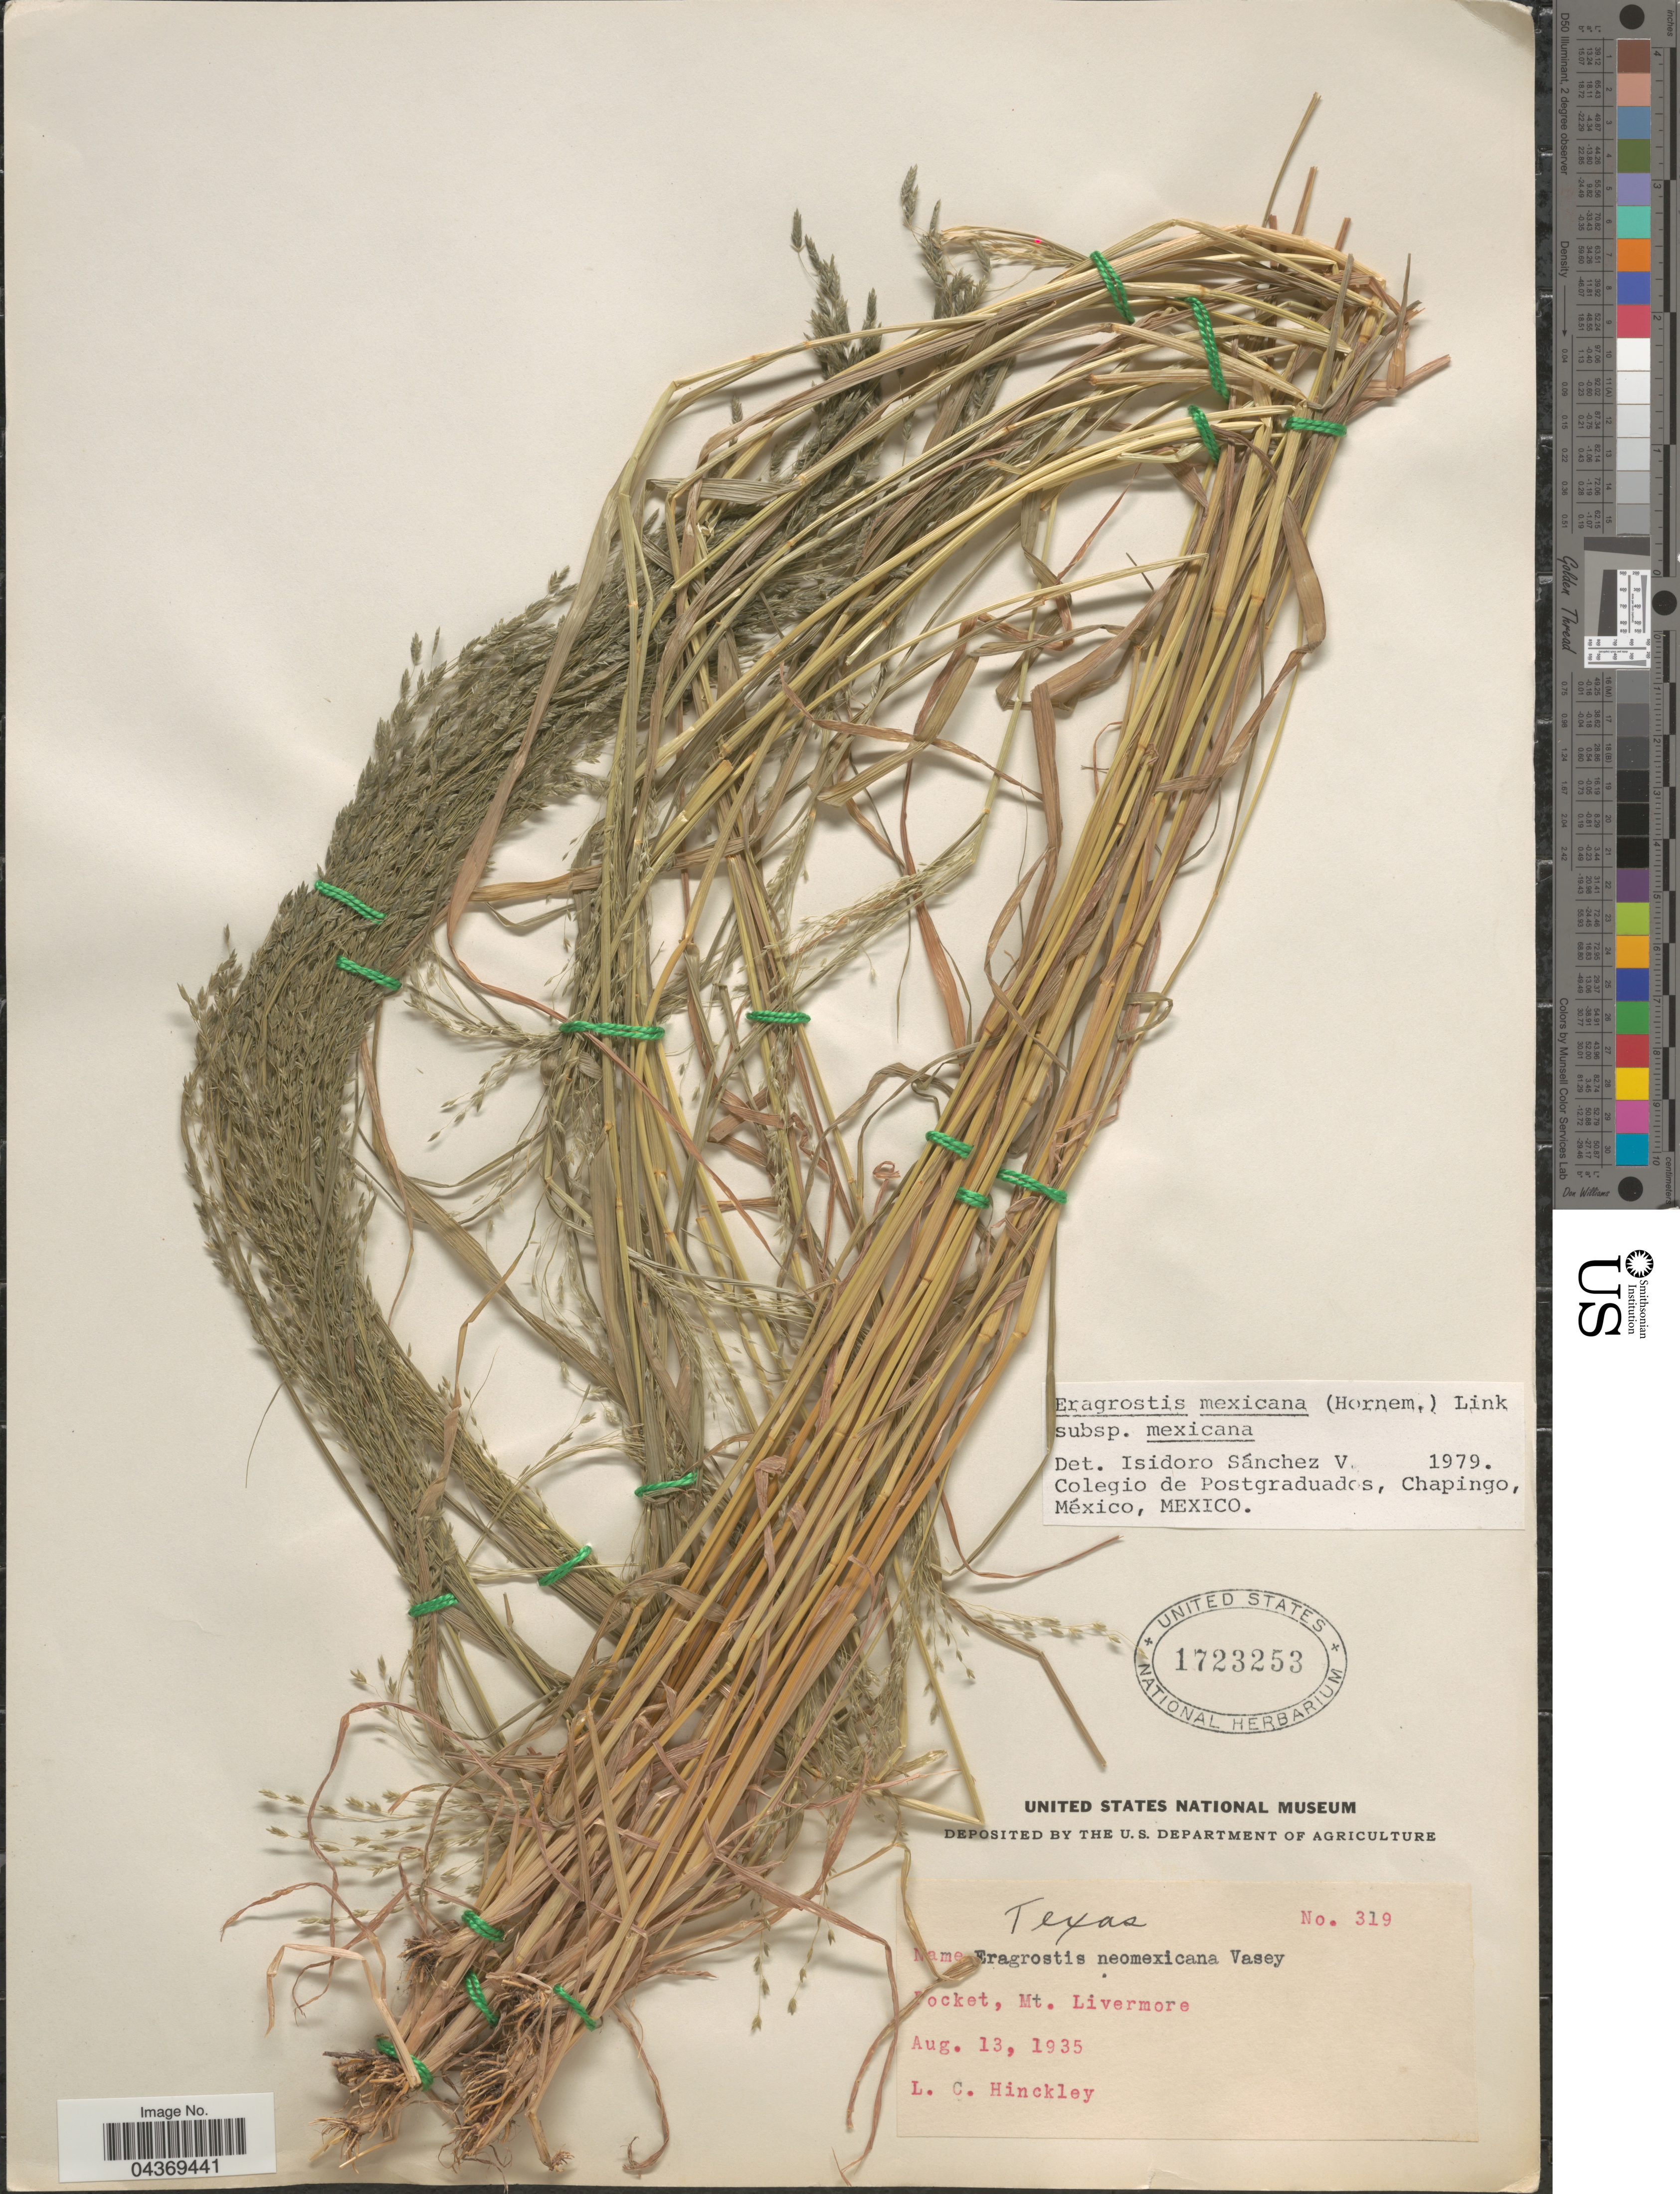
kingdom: Plantae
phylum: Tracheophyta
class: Liliopsida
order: Poales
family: Poaceae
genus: Eragrostis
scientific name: Eragrostis mexicana subsp. mexicana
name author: (Hornem.) Link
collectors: L. Hinckley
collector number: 319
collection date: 1935-08-13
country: United States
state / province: Texas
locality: Pocket, Mt. Livermore.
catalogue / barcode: US 1723253